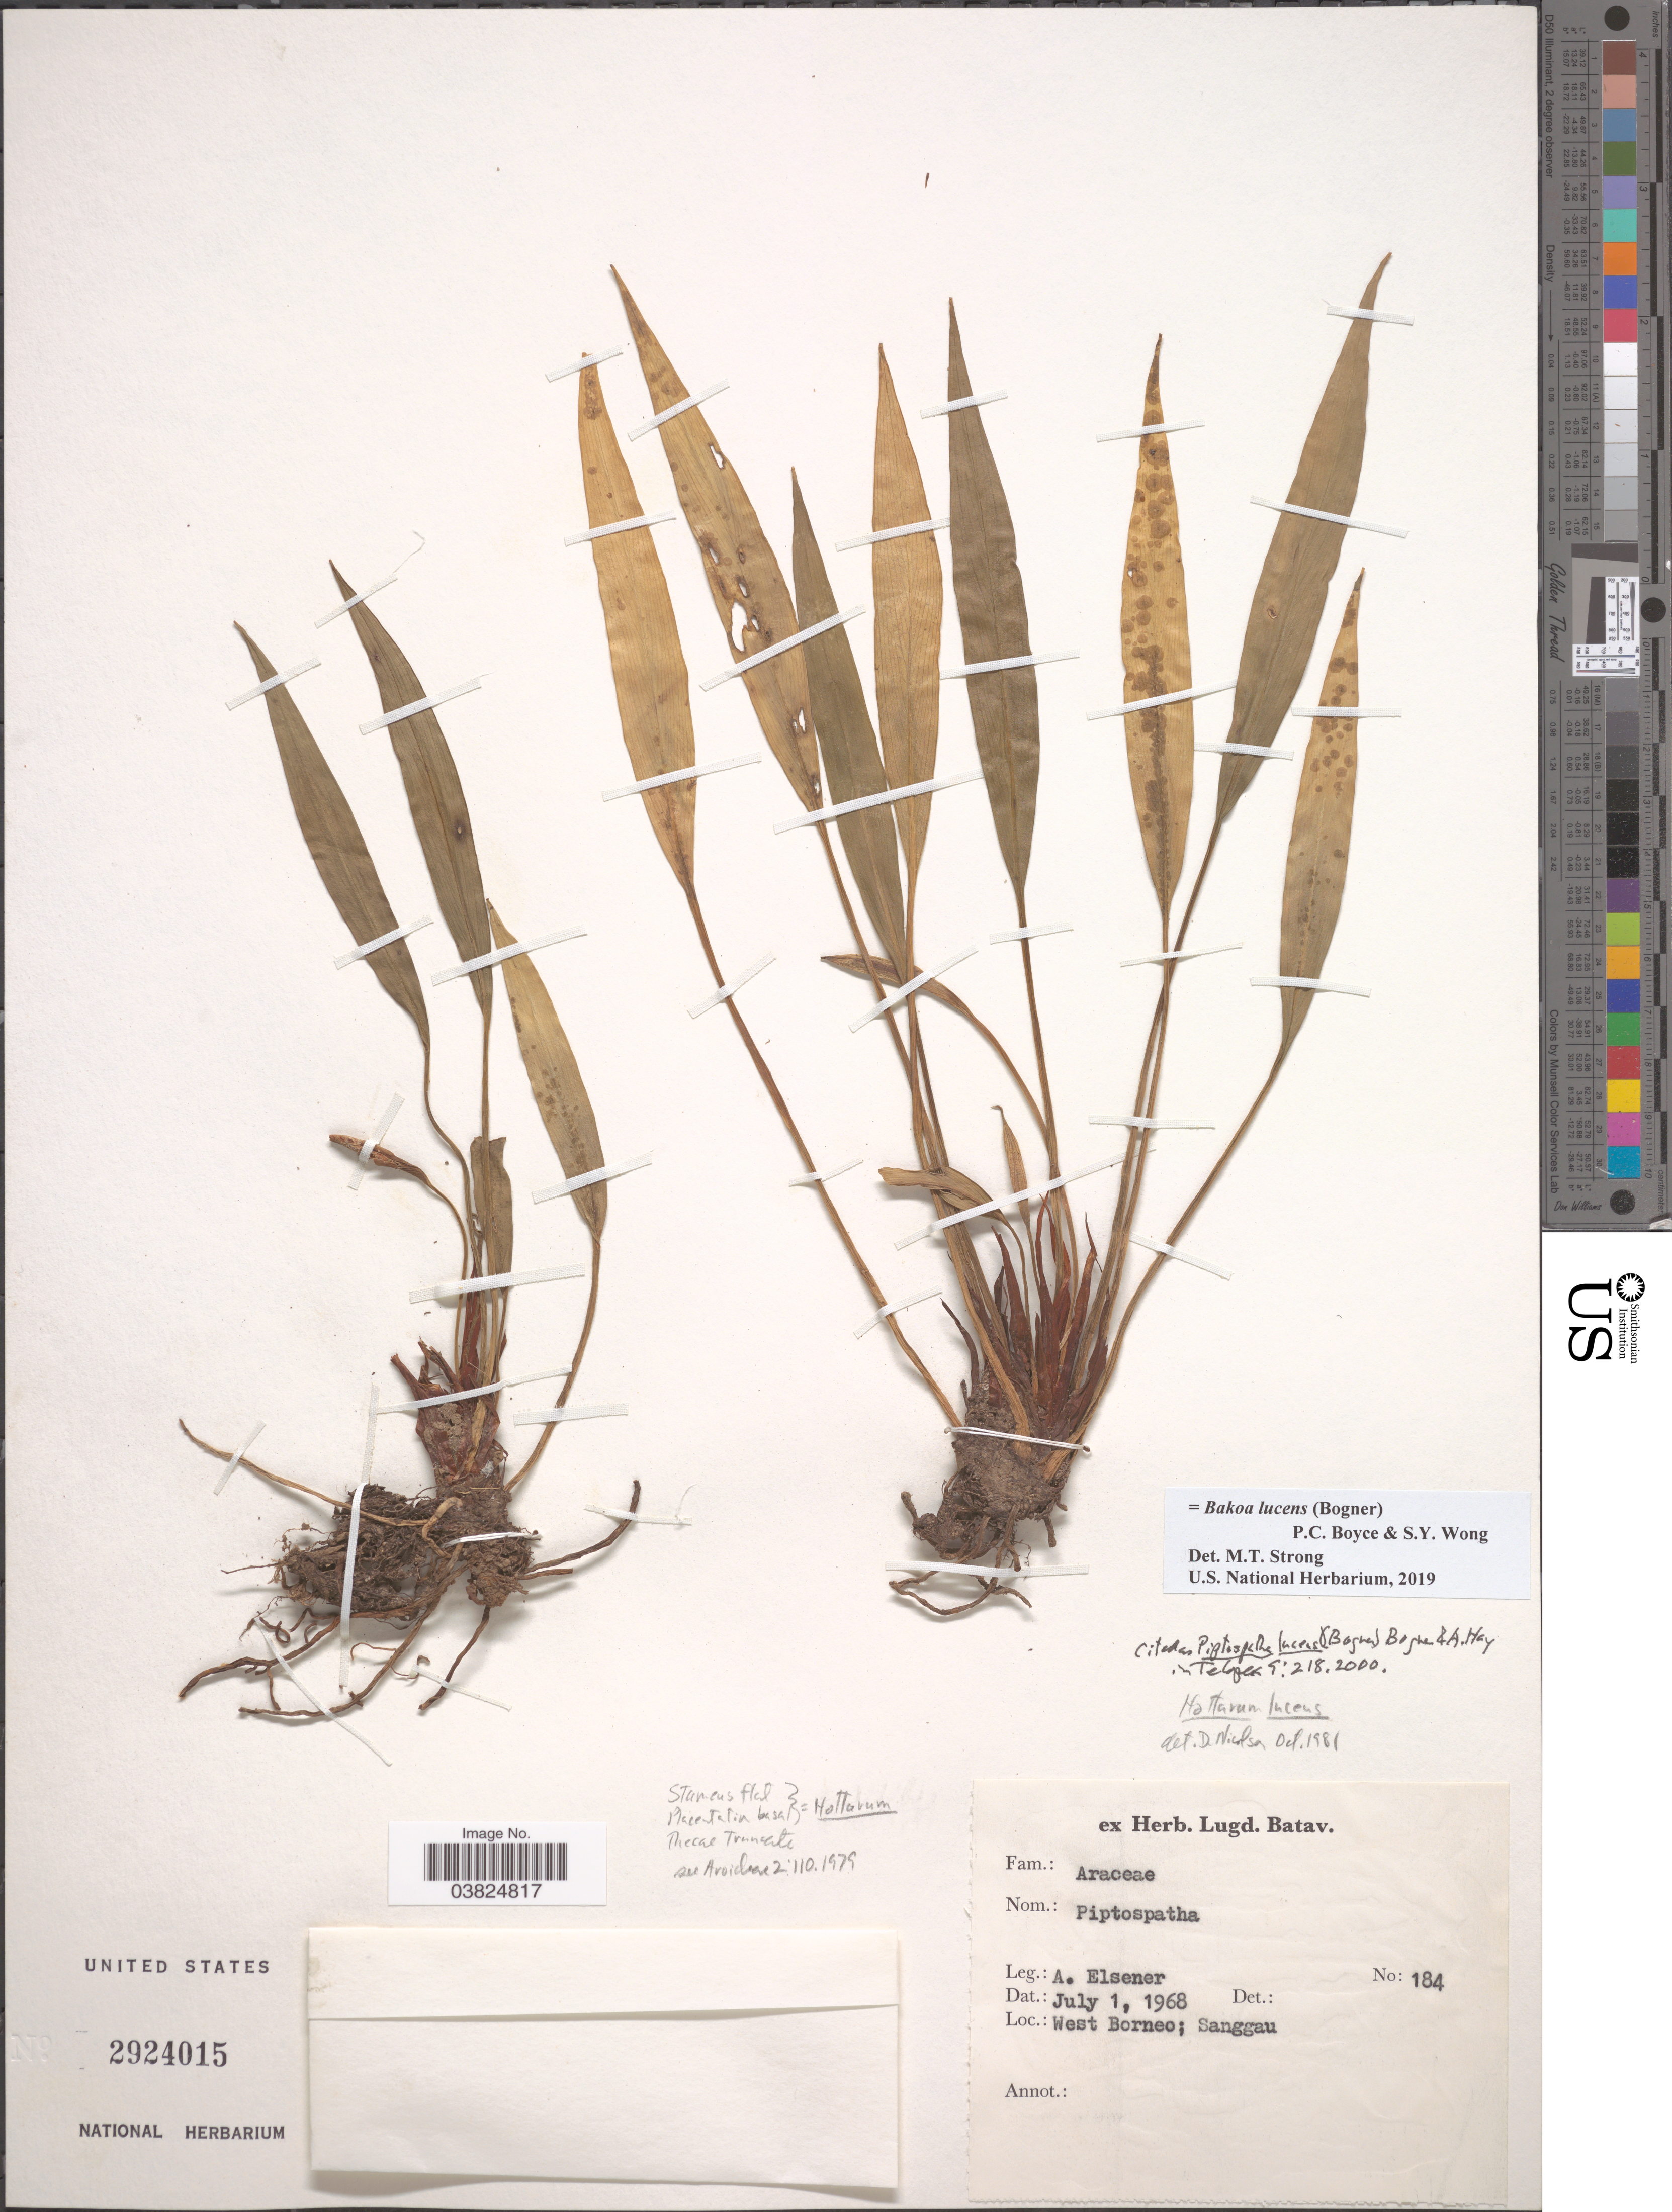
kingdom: Plantae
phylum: Tracheophyta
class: Liliopsida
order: Alismatales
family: Araceae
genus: Bakoa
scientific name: Bakoa lucens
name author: (Bogner) P.C. Boyce & S.Y. Wong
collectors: A. Elsener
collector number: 184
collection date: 1968-07-01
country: Indonesia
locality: West Borneo; Sanggau.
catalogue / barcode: US 2924015